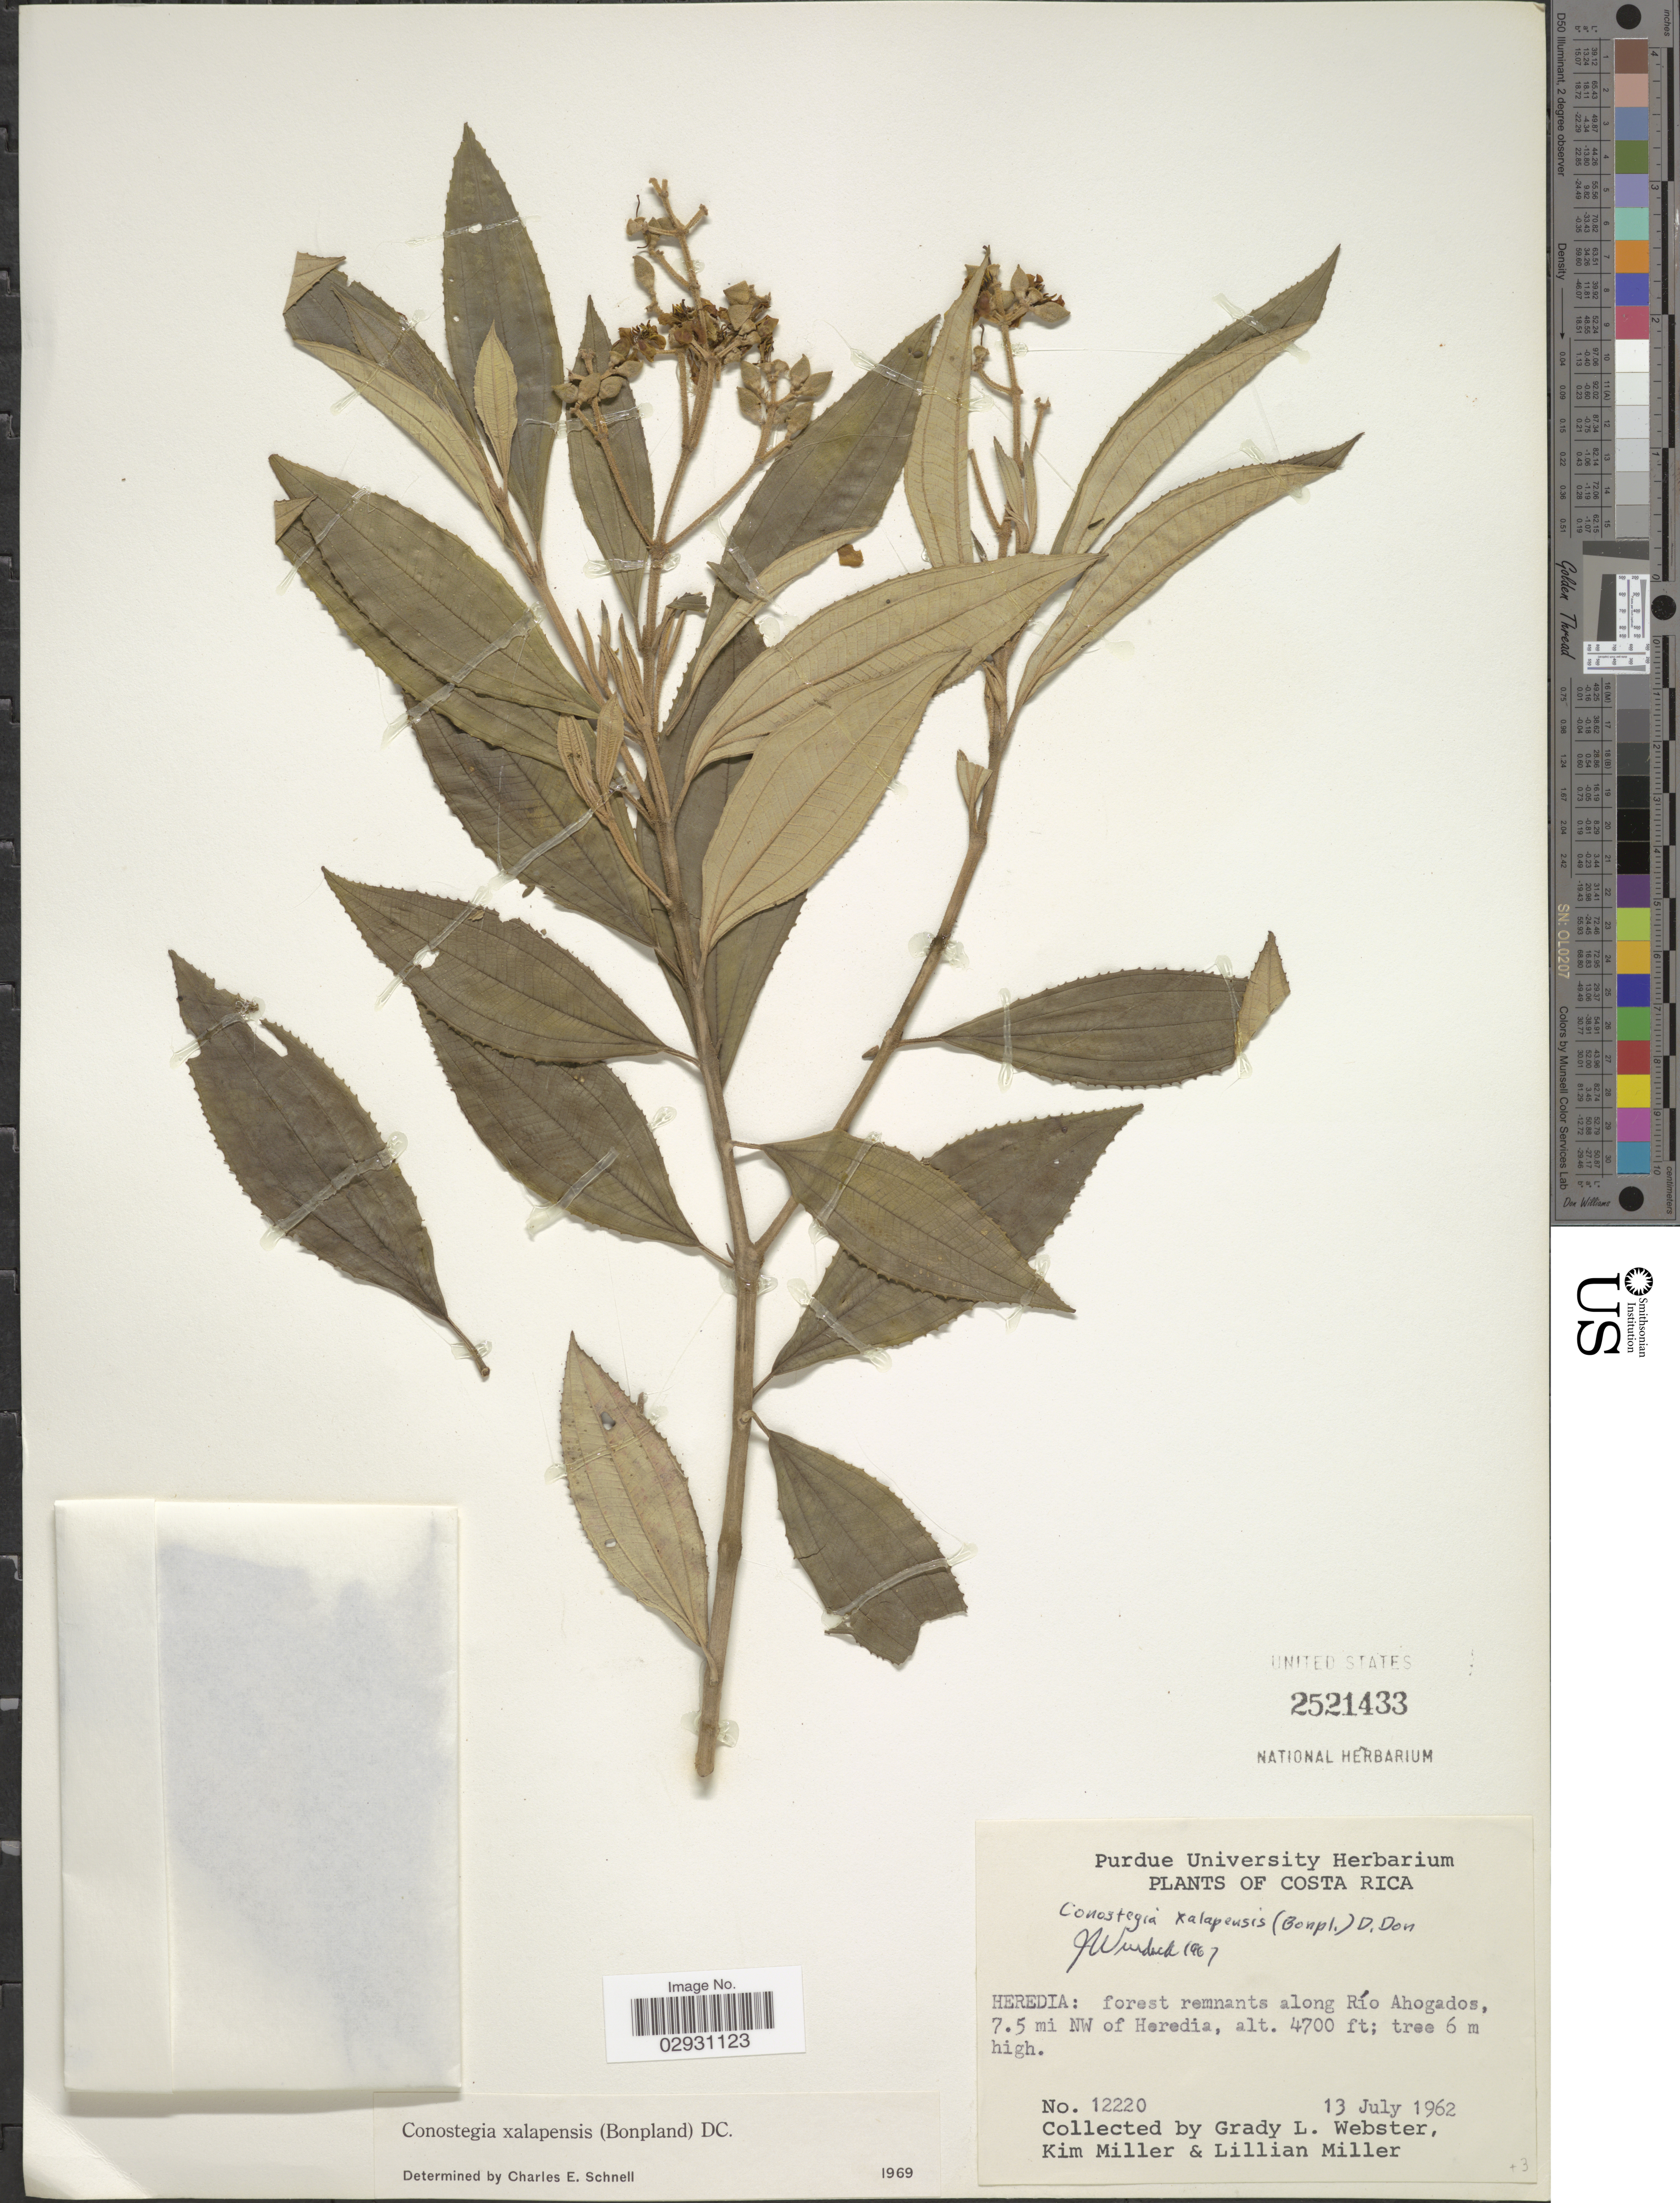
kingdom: Plantae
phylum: Tracheophyta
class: Magnoliopsida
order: Myrtales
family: Melastomataceae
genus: Conostegia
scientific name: Conostegia quadrangularis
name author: Schltdl. ex Steud.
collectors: G. L. Webster, K. Miller & L. Miller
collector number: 12220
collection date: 1962-07-13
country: Costa Rica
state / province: Heredia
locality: Forest remnants along Río Ahogados, 7.5 mi NW of Heredia.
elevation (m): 1433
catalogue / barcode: US 2521433